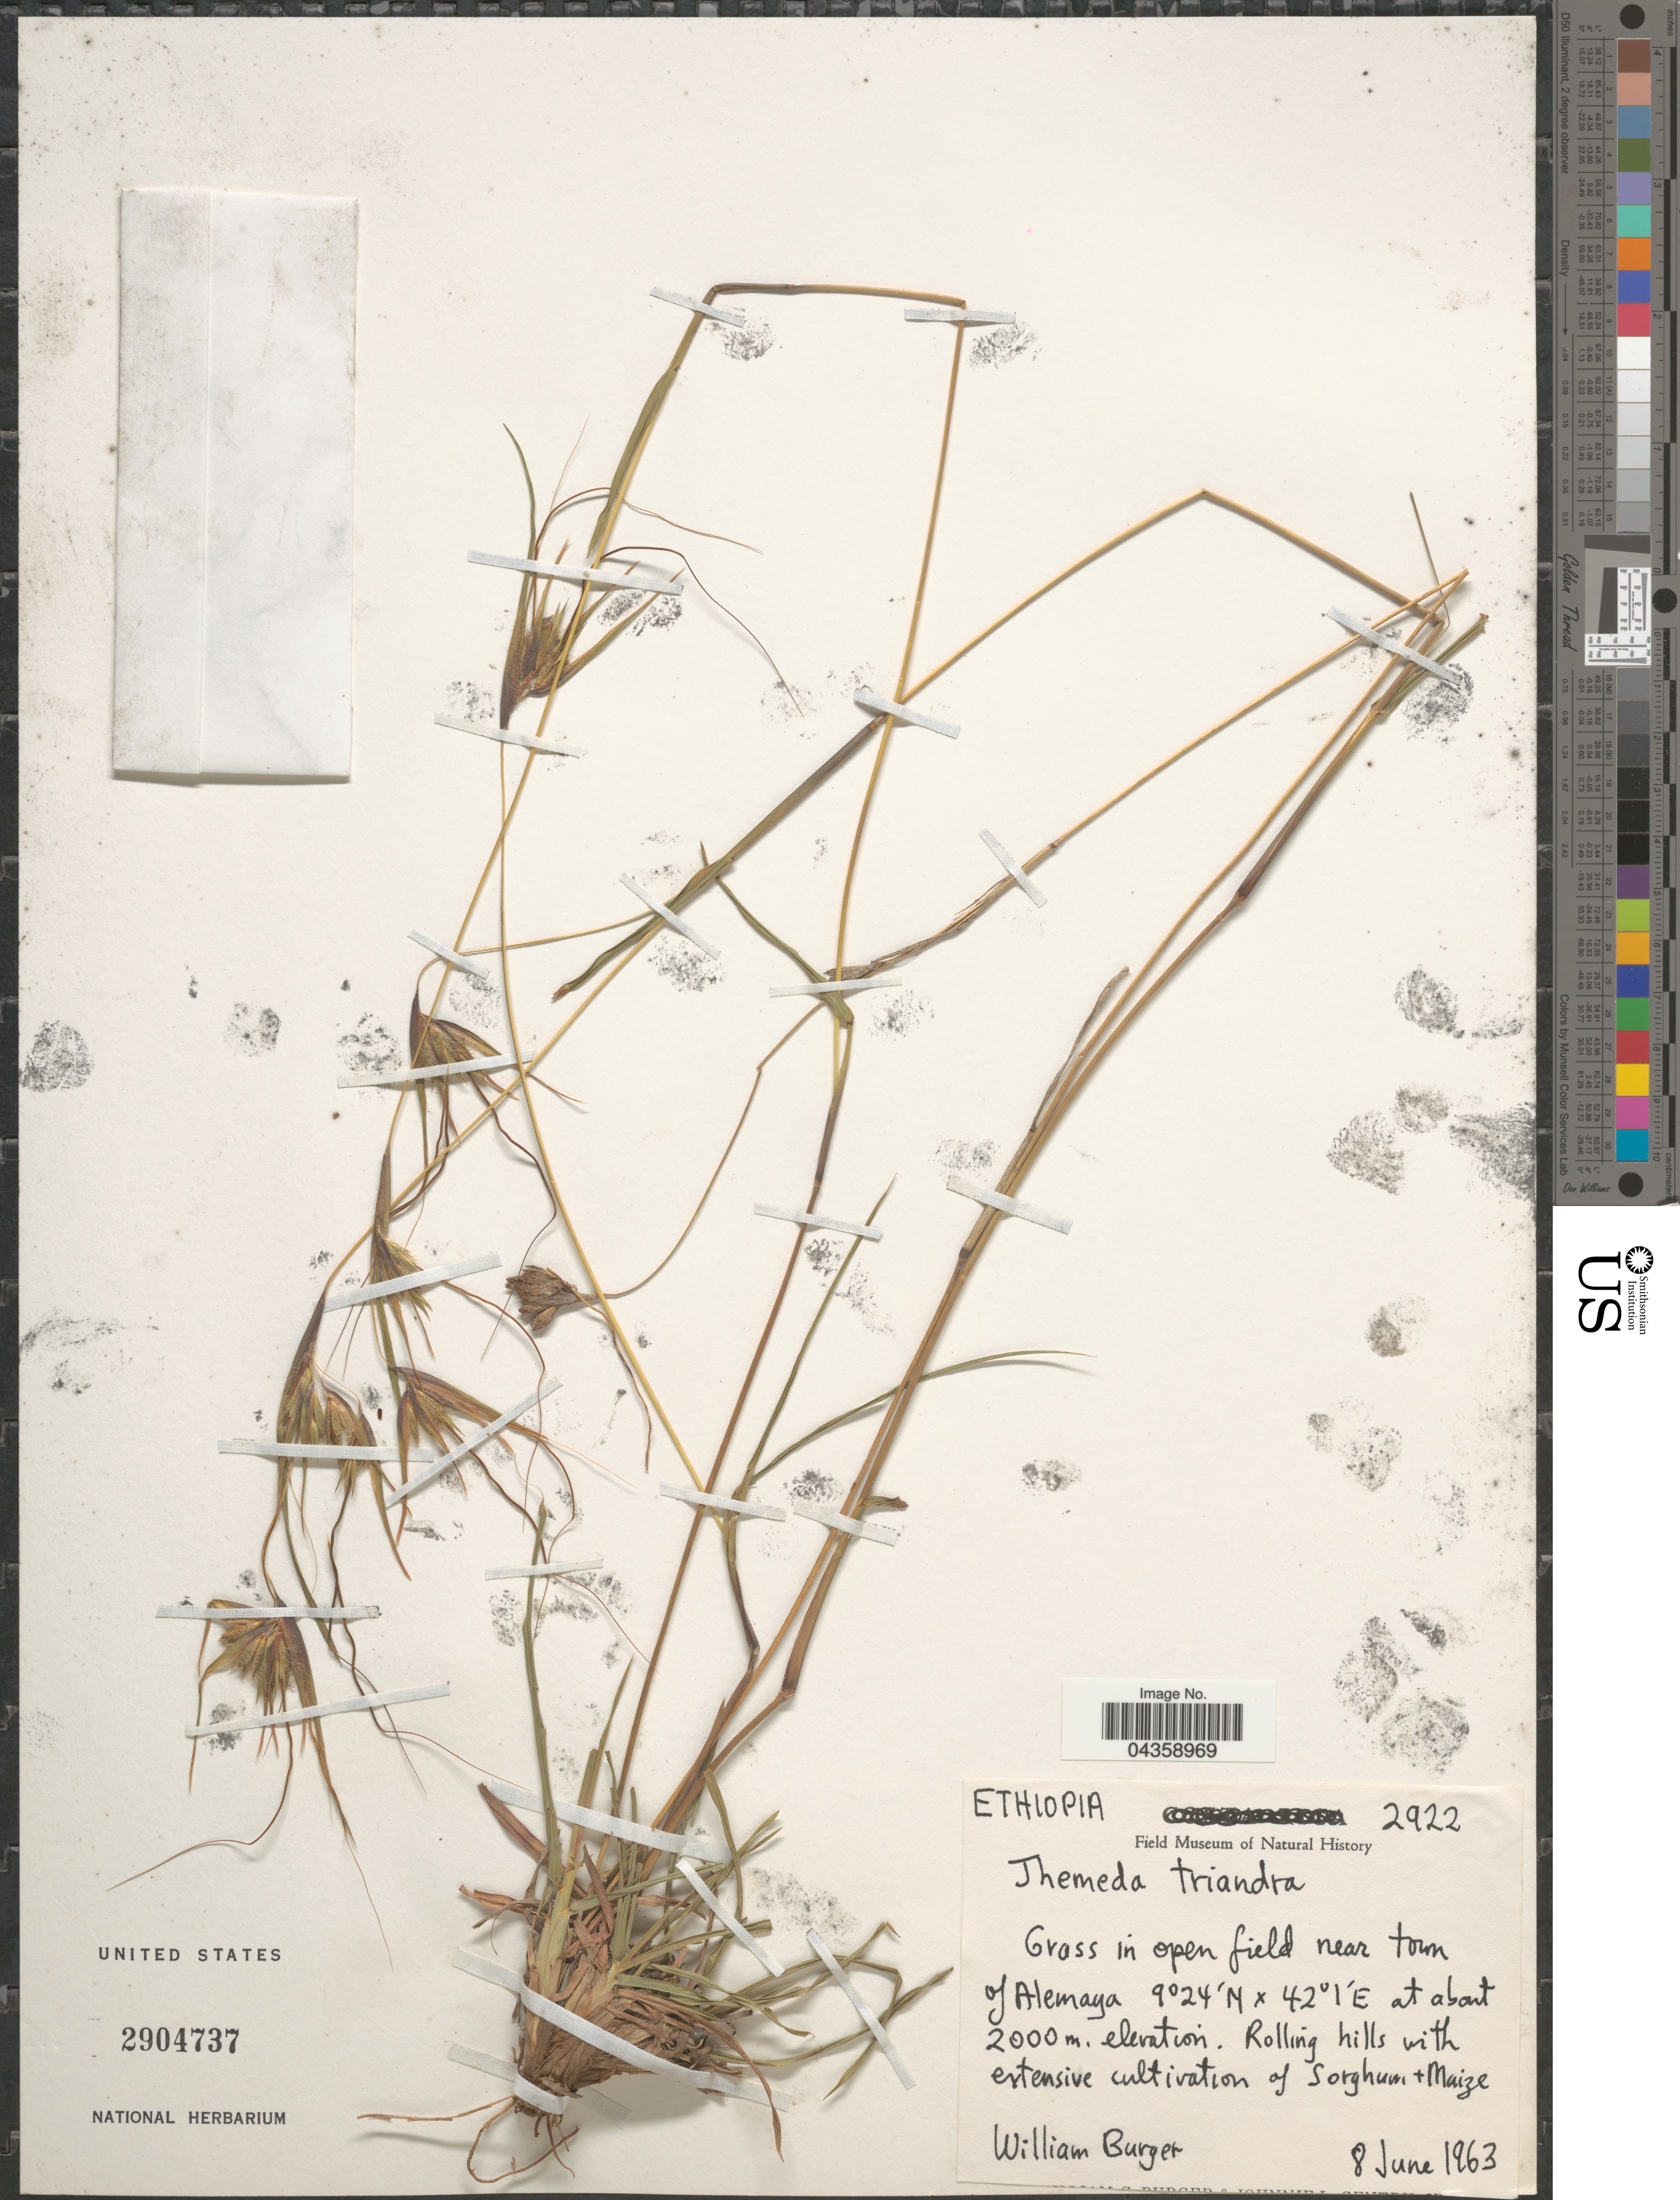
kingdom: Plantae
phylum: Tracheophyta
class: Liliopsida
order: Poales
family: Poaceae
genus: Themeda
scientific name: Themeda triandra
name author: Forssk.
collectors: W. Burger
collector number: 2922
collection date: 1963-06-08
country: Ethiopia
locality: In open field near town of Alemaya.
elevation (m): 2000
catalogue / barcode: US 2904737